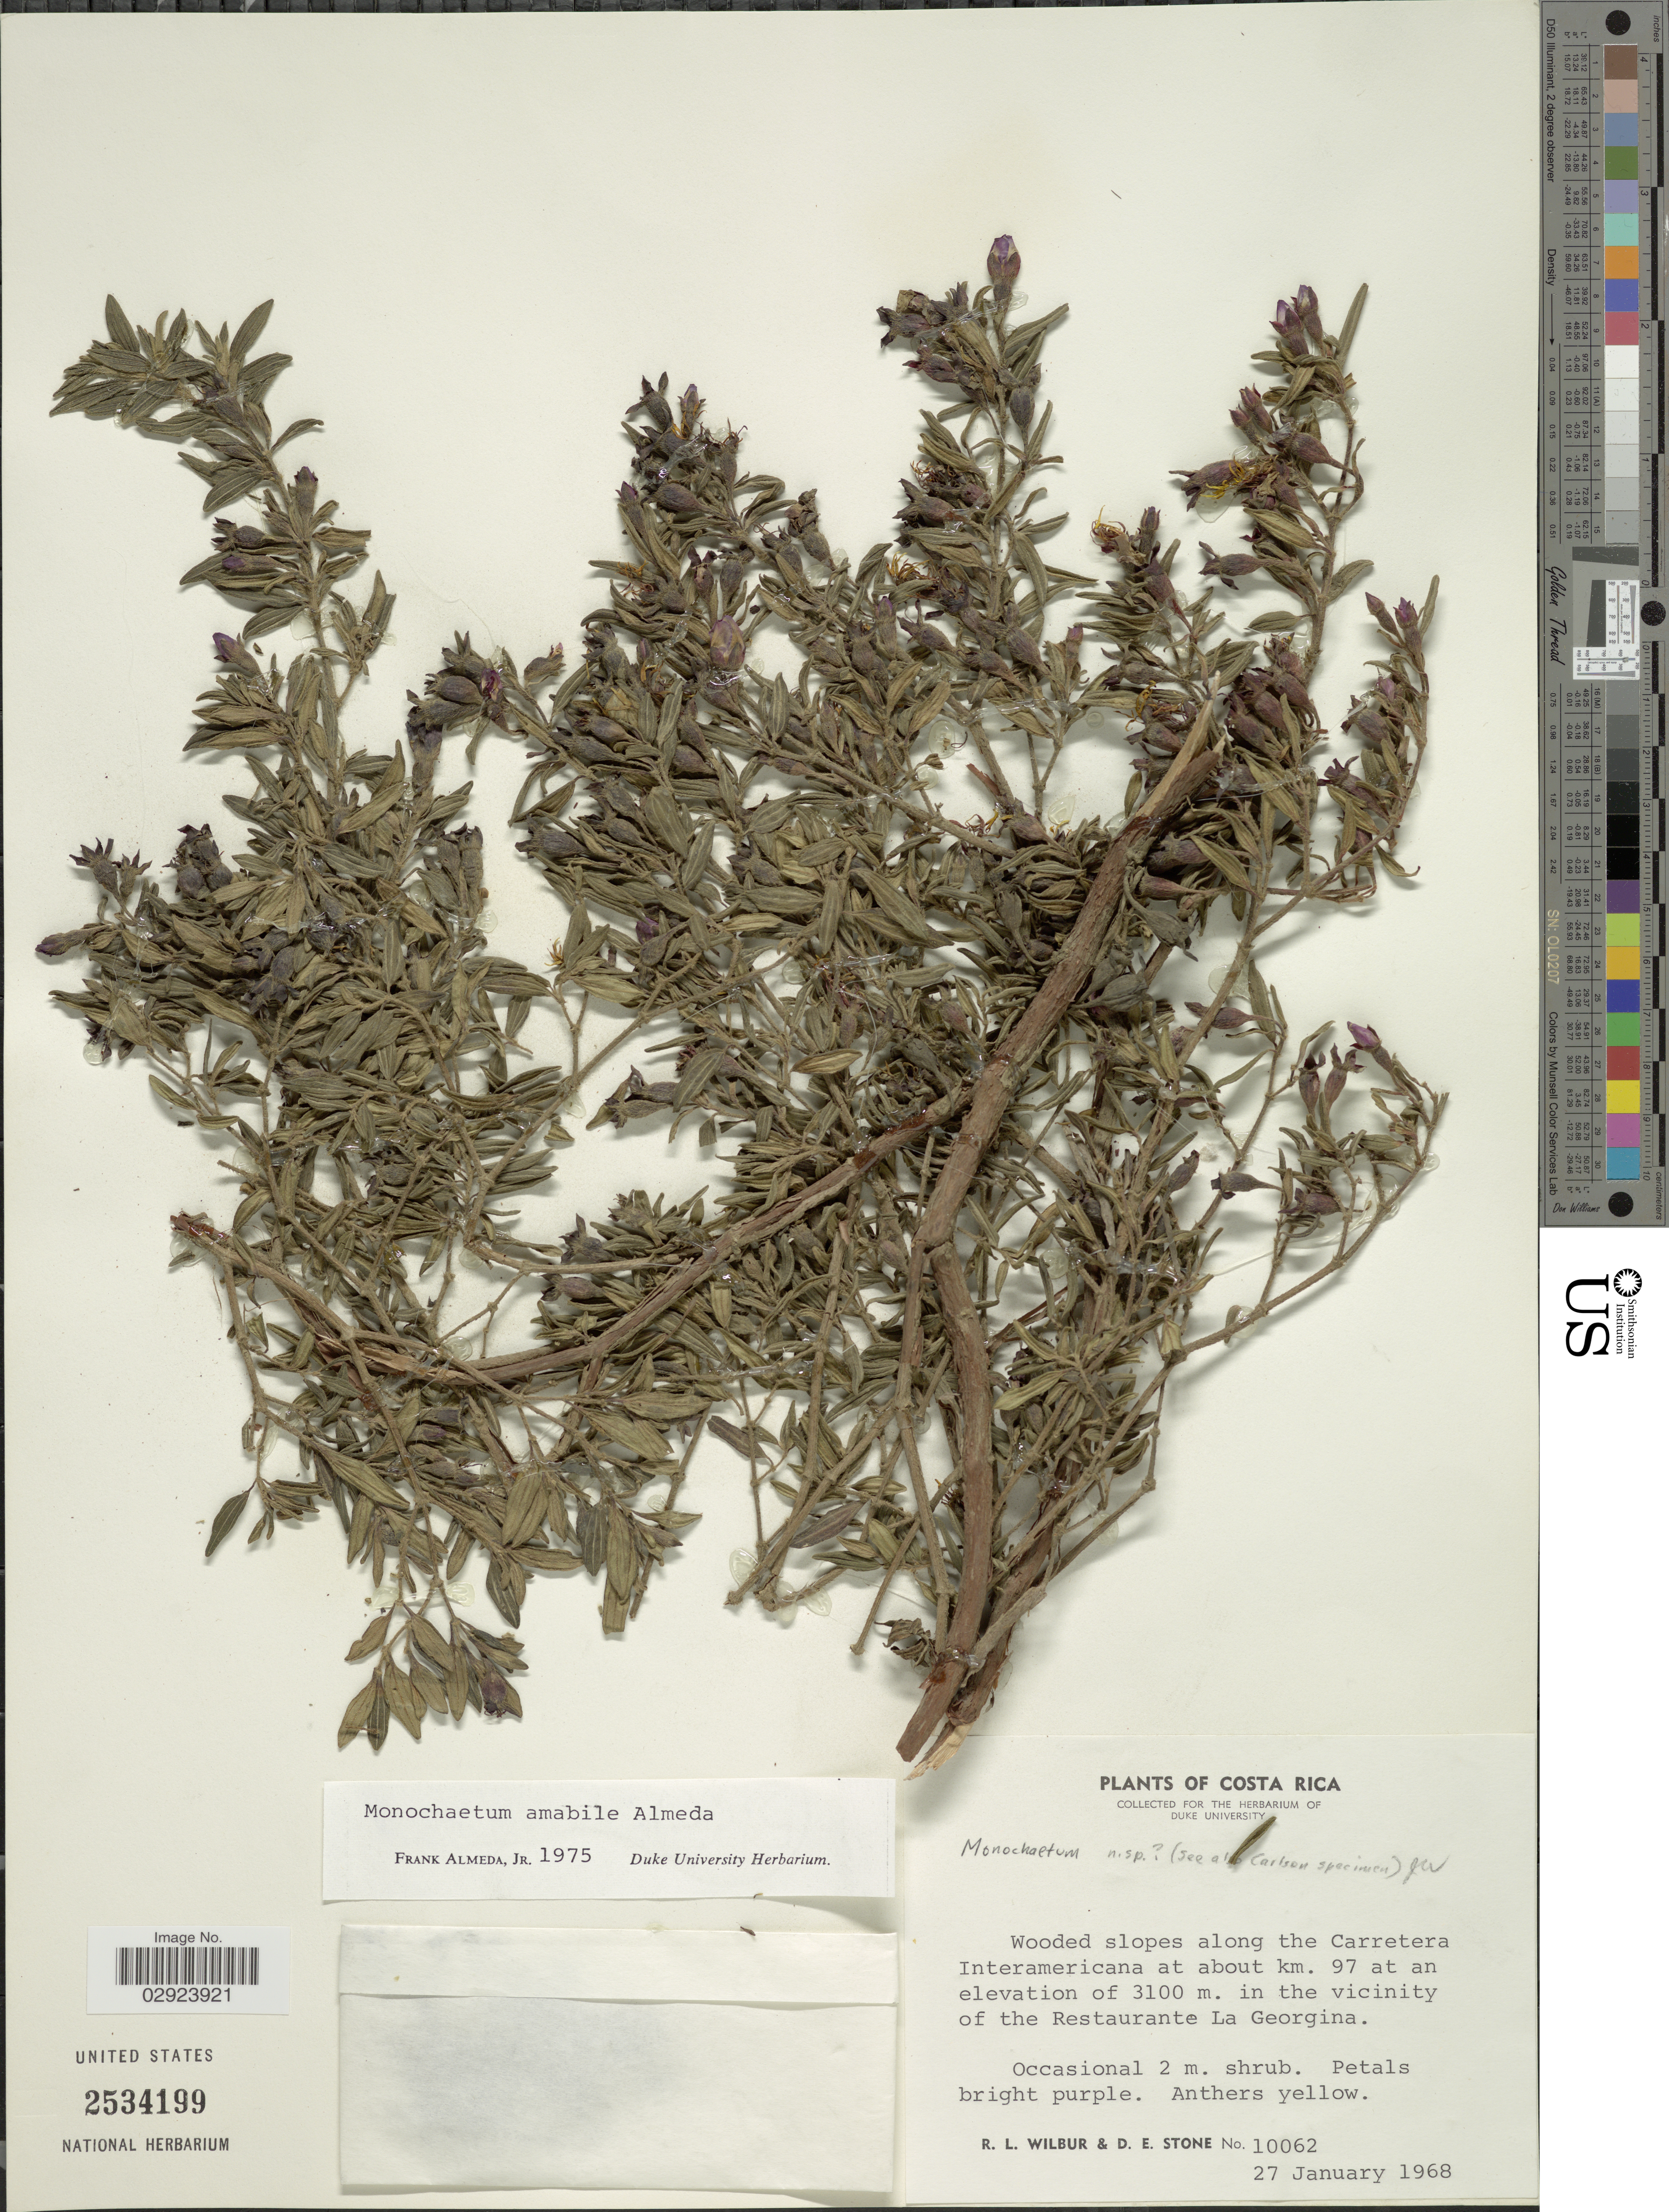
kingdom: Plantae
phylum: Tracheophyta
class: Magnoliopsida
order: Myrtales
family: Melastomataceae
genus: Monochaetum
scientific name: Monochaetum amabile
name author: Almeda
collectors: R. L. Wilbur & D. E. Stone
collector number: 10062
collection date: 1968-01-27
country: Costa Rica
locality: Wooded slopes along the Carretera Interamericana at about km. 97 in the vicinity of the Restaurante La Georgina.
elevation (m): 3100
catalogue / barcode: US 2534199